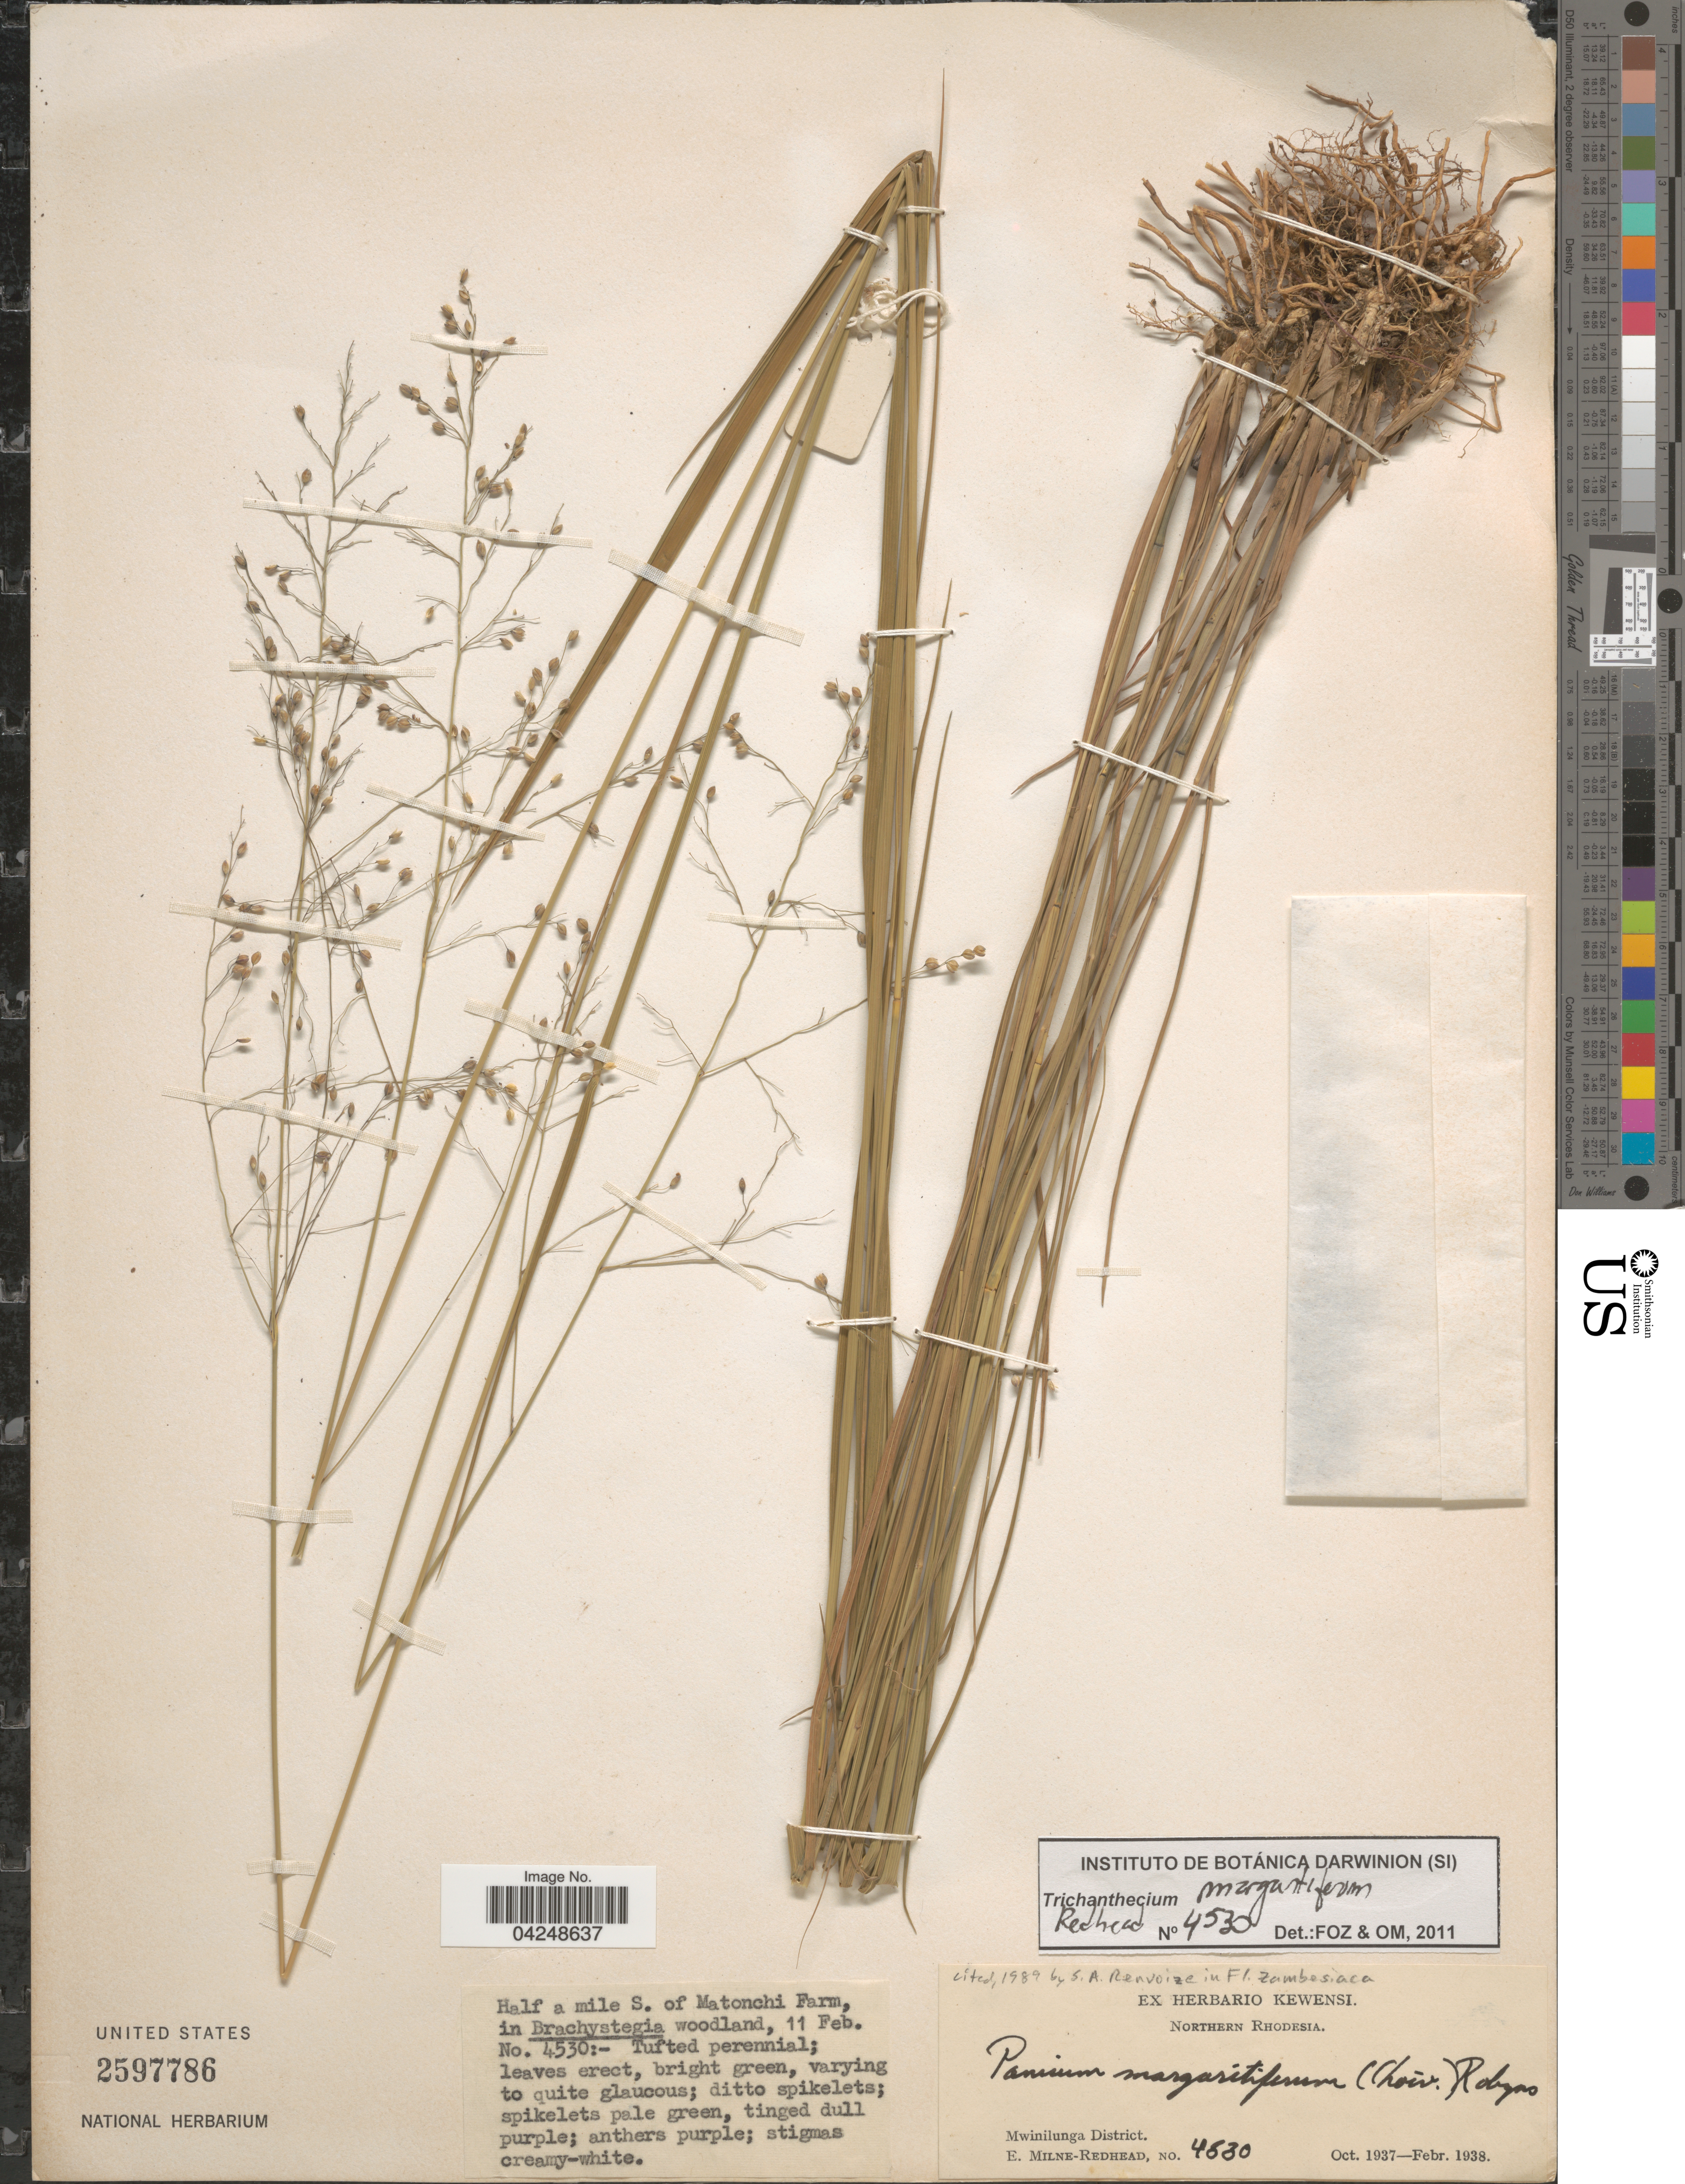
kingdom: Plantae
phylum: Tracheophyta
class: Liliopsida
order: Poales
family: Poaceae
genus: Trichanthecium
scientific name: Trichanthecium margaritiferum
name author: (Chiov.) Zuloaga & Morrone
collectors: E. W. Milne-Redhead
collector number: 4830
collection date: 1937-10/1938-02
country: Zambia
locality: Half a mile S. of Matonchi Farm. Northern Rhodesia. Mwinilunga District.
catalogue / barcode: US 2597786